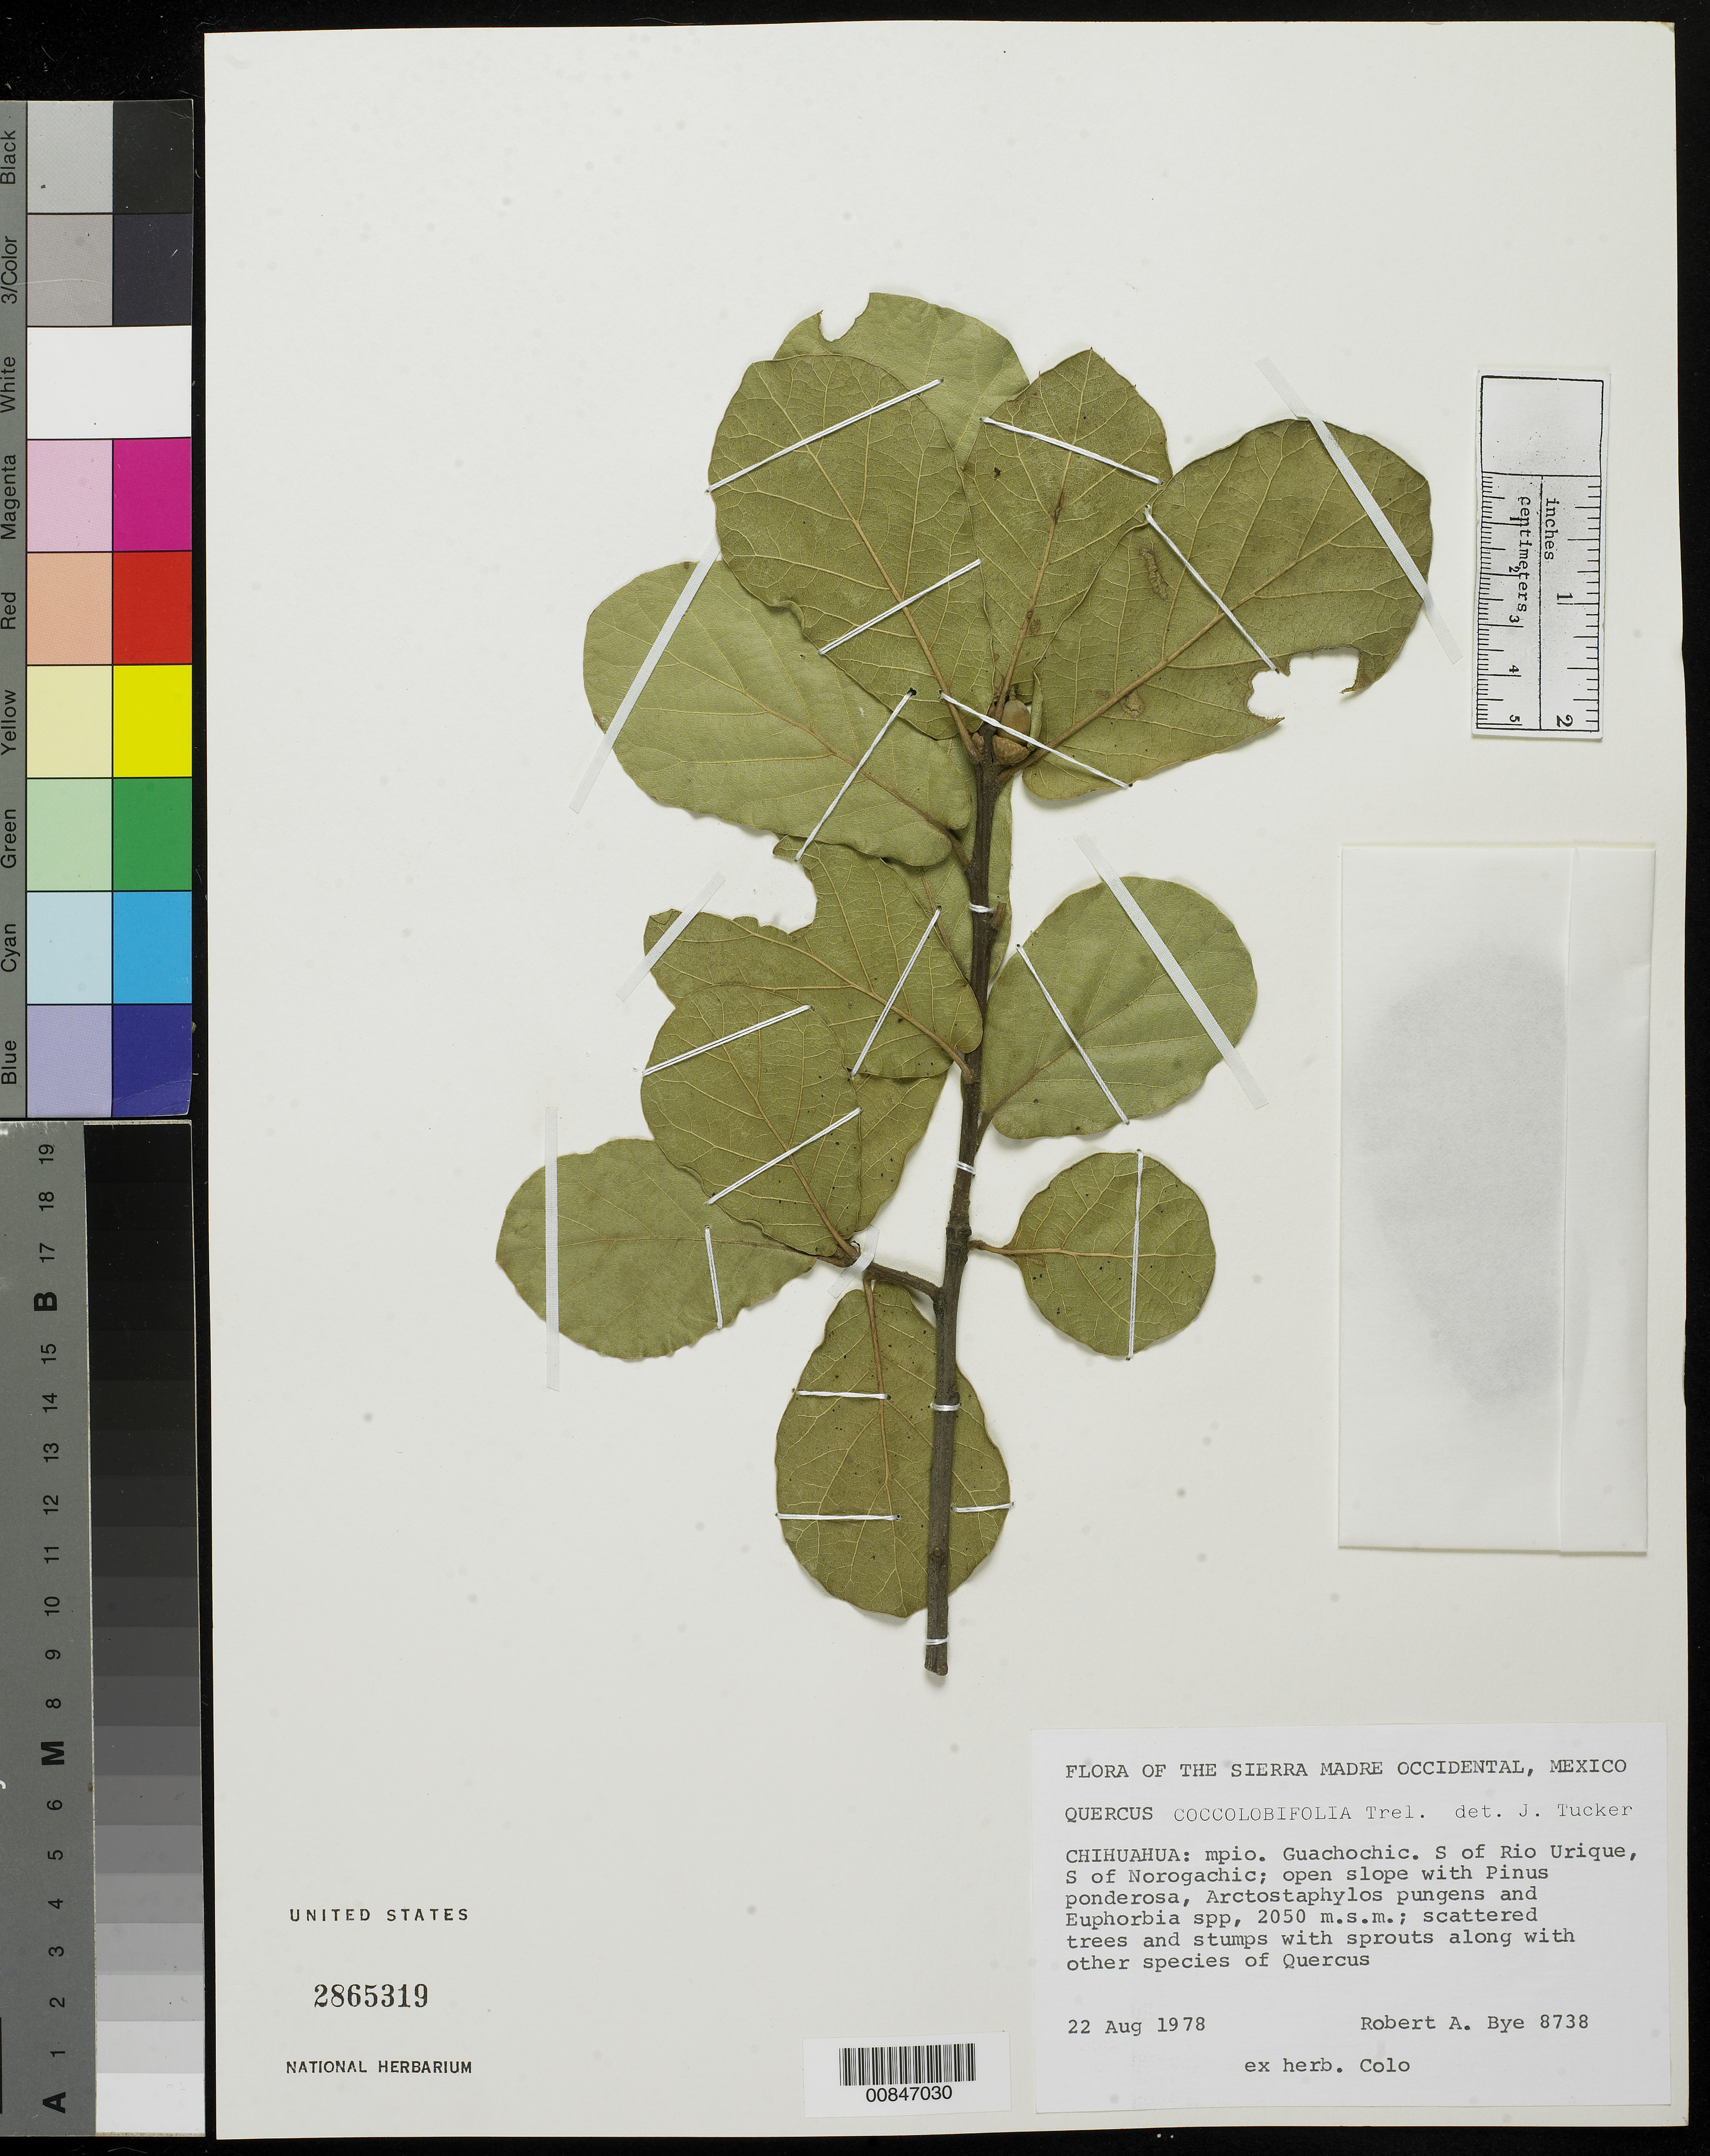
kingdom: Plantae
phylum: Tracheophyta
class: Magnoliopsida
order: Fagales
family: Fagaceae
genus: Quercus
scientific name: Quercus coccolobifolia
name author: Trel.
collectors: R. A. Bye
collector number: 8738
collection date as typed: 22 Aug 1978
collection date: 1978-08-22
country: Mexico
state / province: Chihuahua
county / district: Guachochi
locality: S of Río Urique, S of Norogachic.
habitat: Open slope with Pinus ponderosa, Arctostaphylos pungens and Euphornia spp.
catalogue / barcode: US 2865319